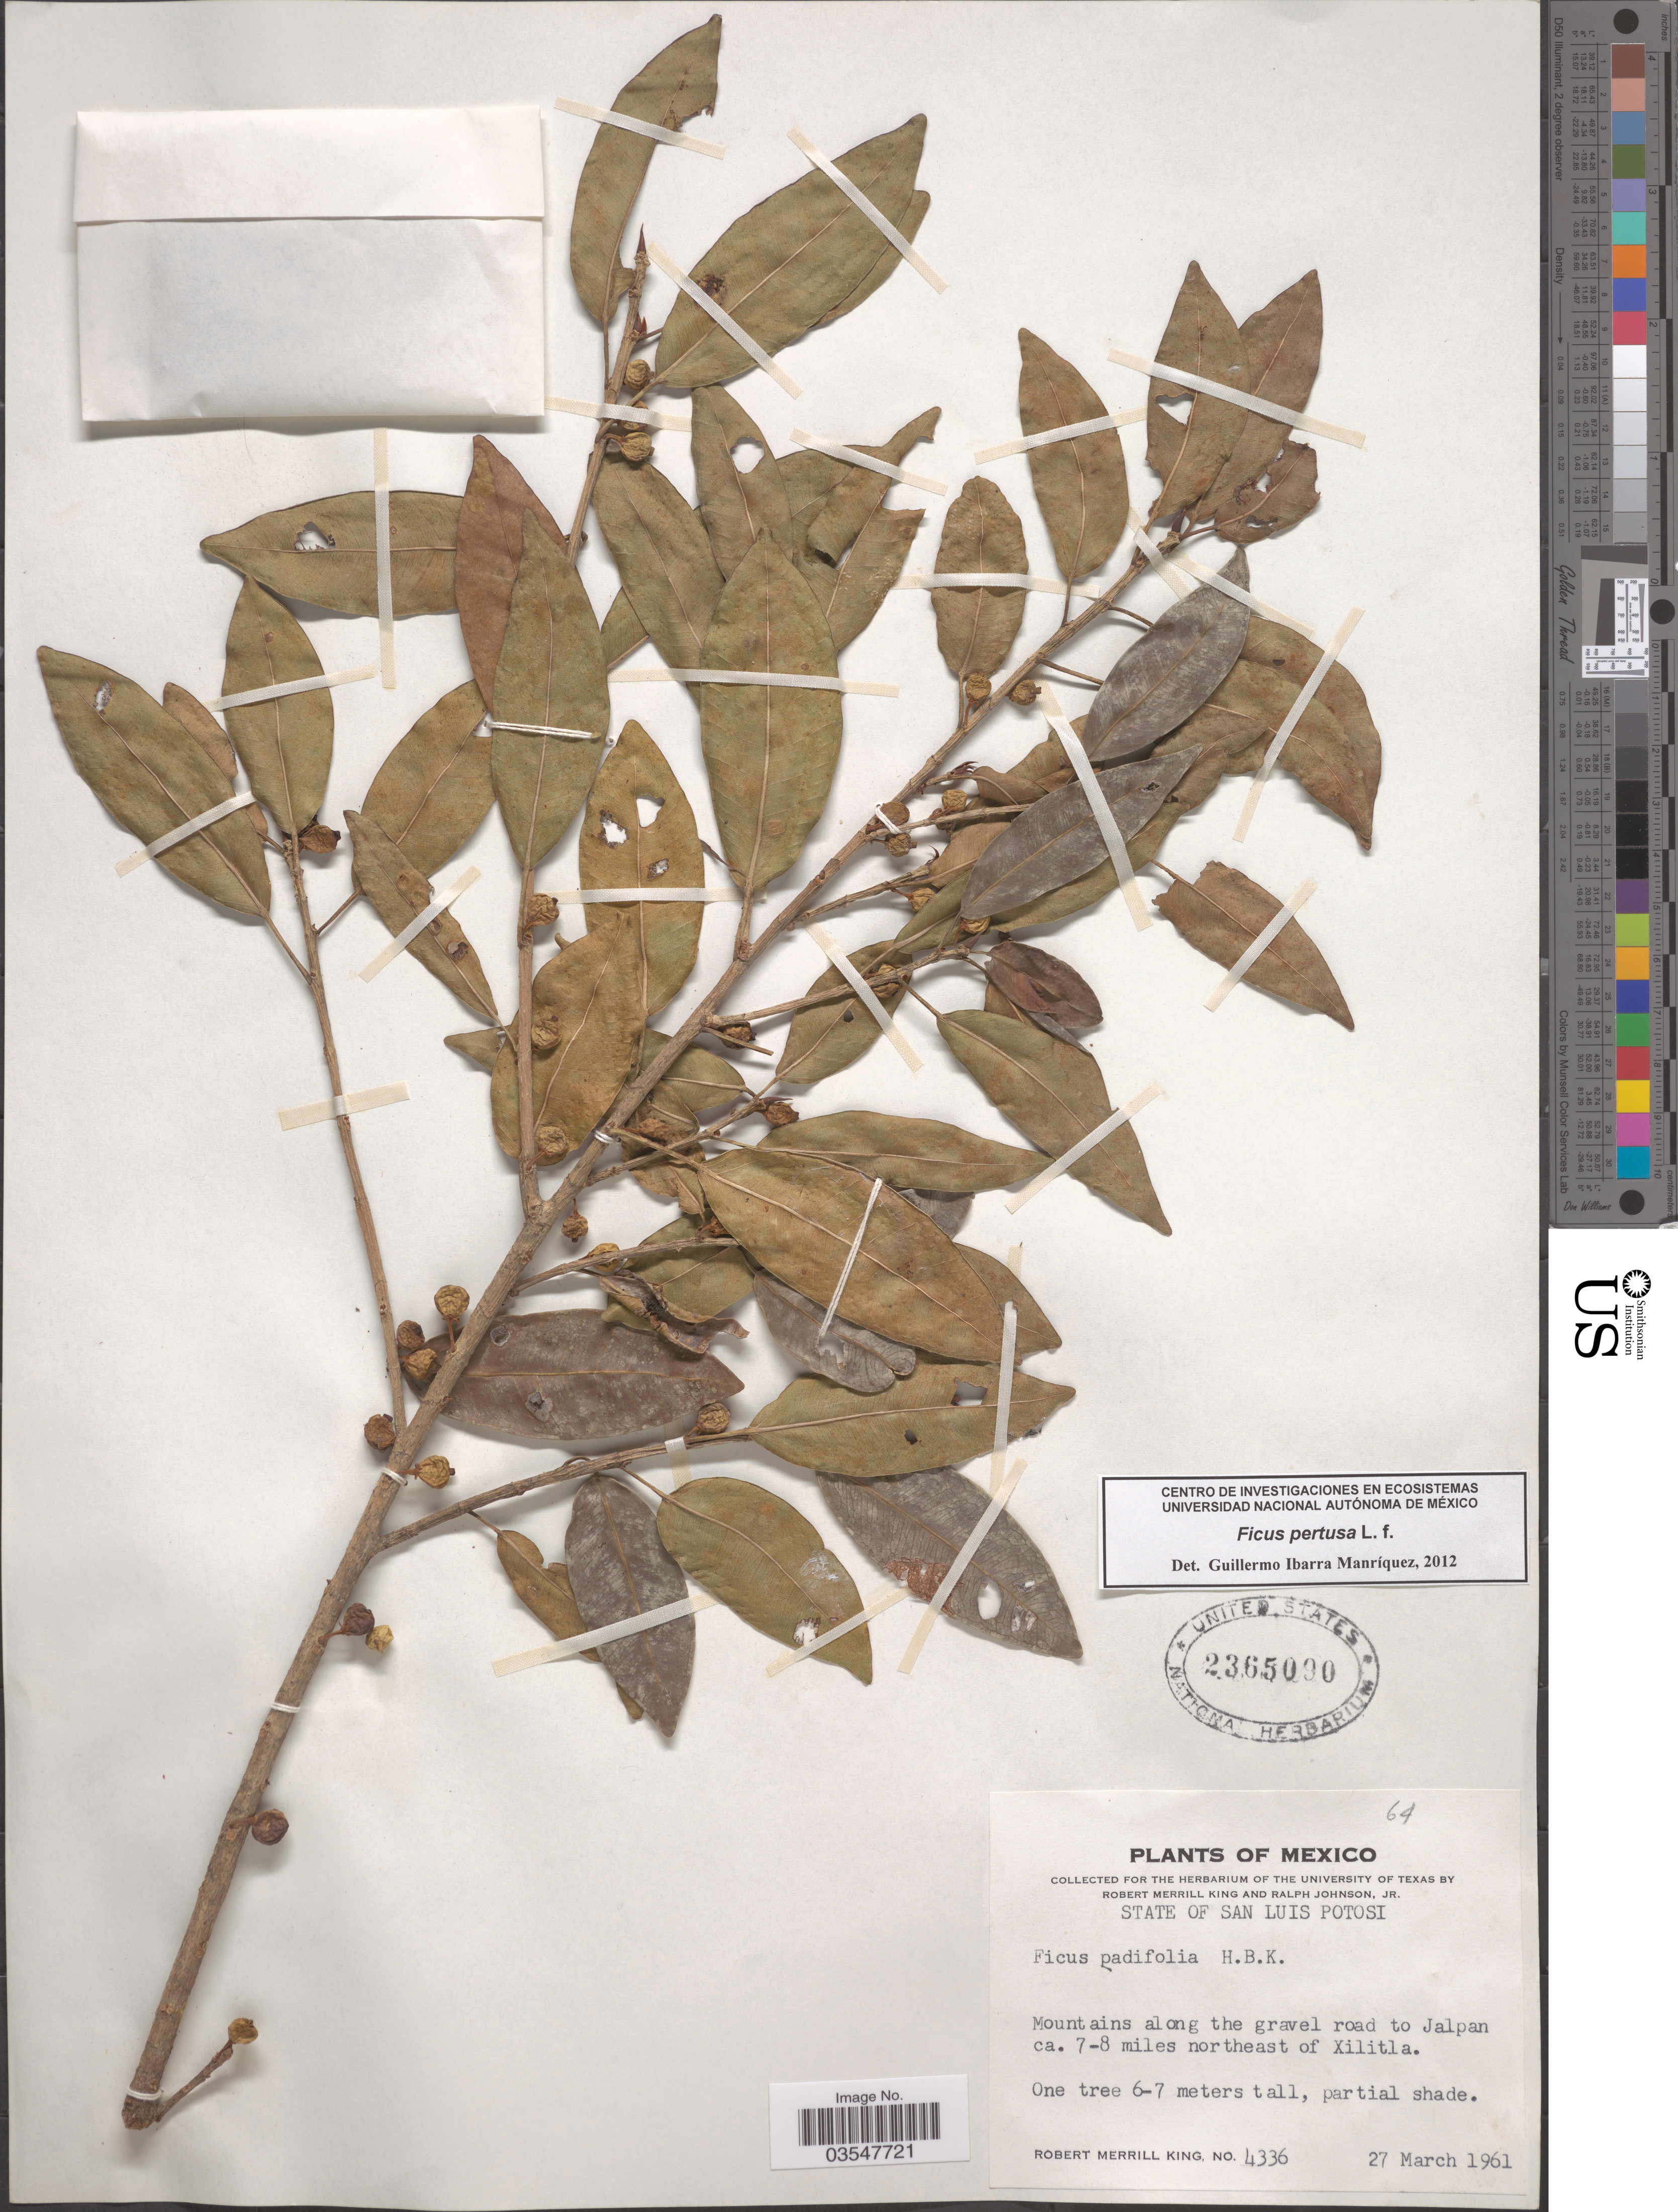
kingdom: Plantae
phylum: Tracheophyta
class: Magnoliopsida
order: Rosales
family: Moraceae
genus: Ficus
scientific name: Ficus pertusa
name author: L. f.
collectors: R. M. King & R. Johnson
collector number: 4336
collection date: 1961-03-27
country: Mexico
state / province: San Luis Potosí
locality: Mountains along the gravel road to Jalpan ca. 7-8 miles northeast of Xilitla.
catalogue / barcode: US 2365090